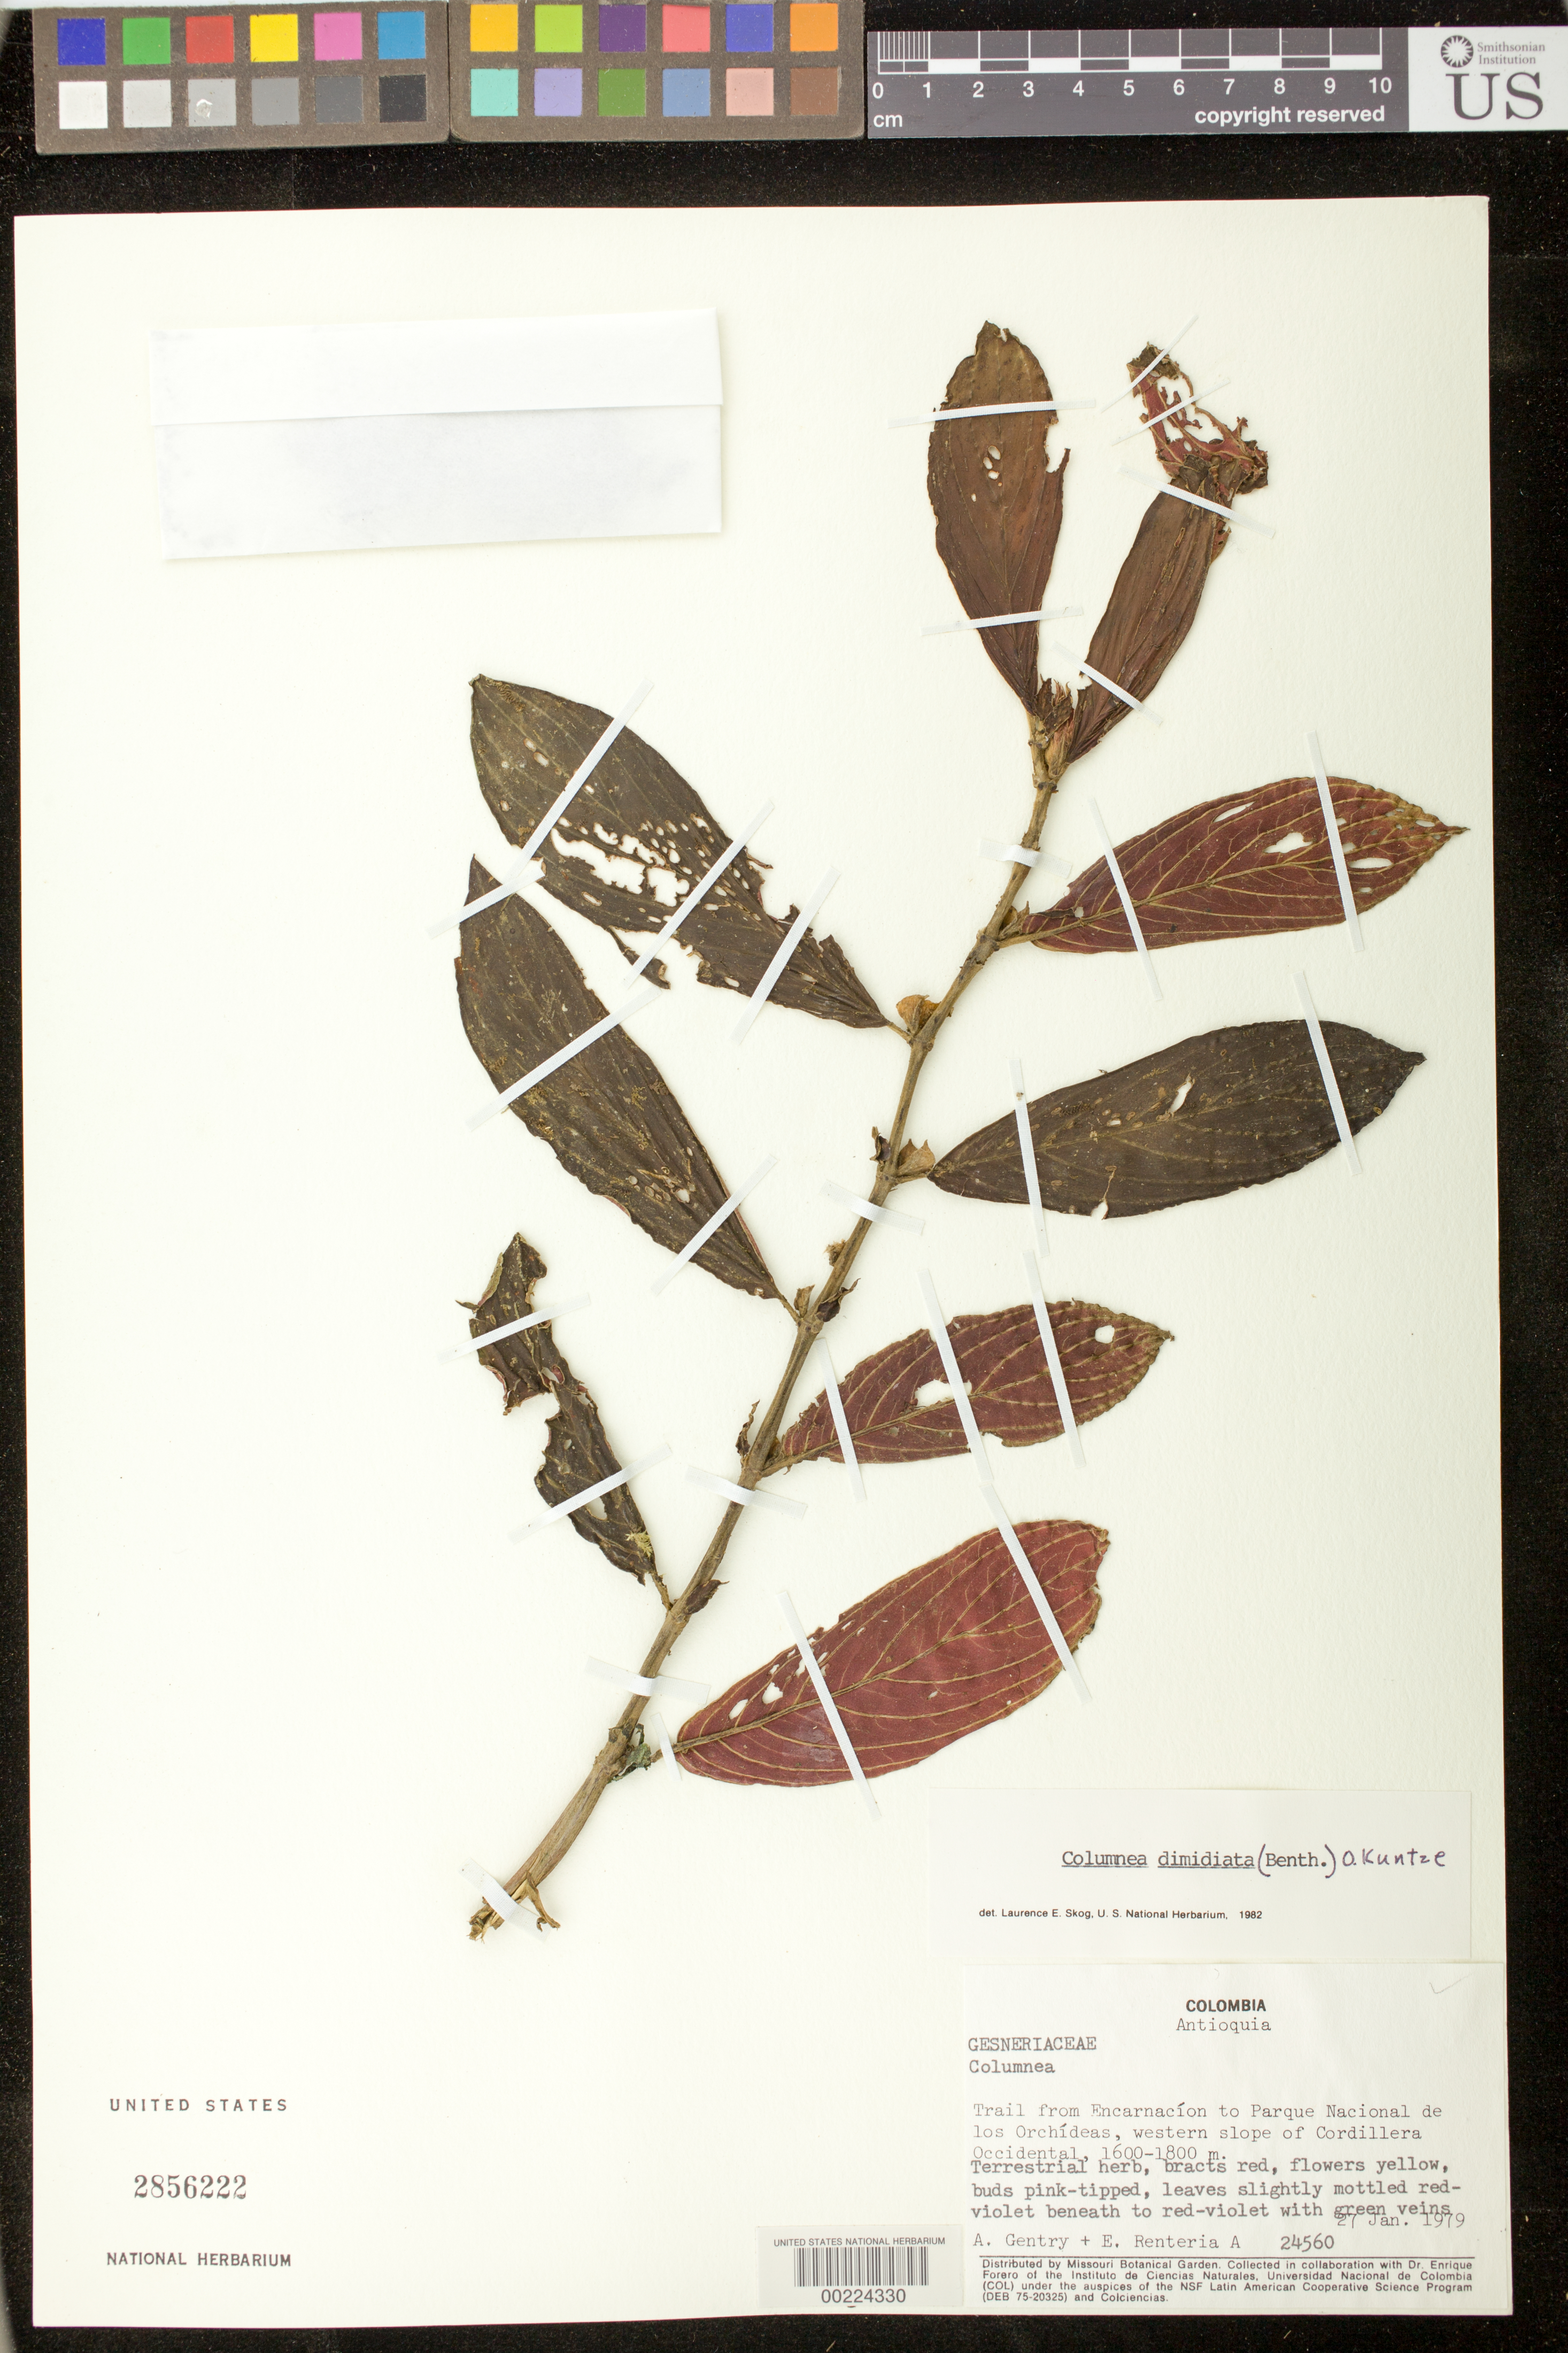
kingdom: Plantae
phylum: Tracheophyta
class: Magnoliopsida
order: Lamiales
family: Gesneriaceae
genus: Columnea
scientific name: Columnea dimidiata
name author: (Benth.) Kuntze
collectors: A. H. Gentry & E. Renteria A.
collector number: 24560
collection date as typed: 27 Jan 1979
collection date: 1979-01-27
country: Colombia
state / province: Antioquia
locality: Trail from Encarnacion to Parque Nacional de Los Orchideas, western slope of Cordillera Occidental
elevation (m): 1600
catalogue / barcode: US 2856222